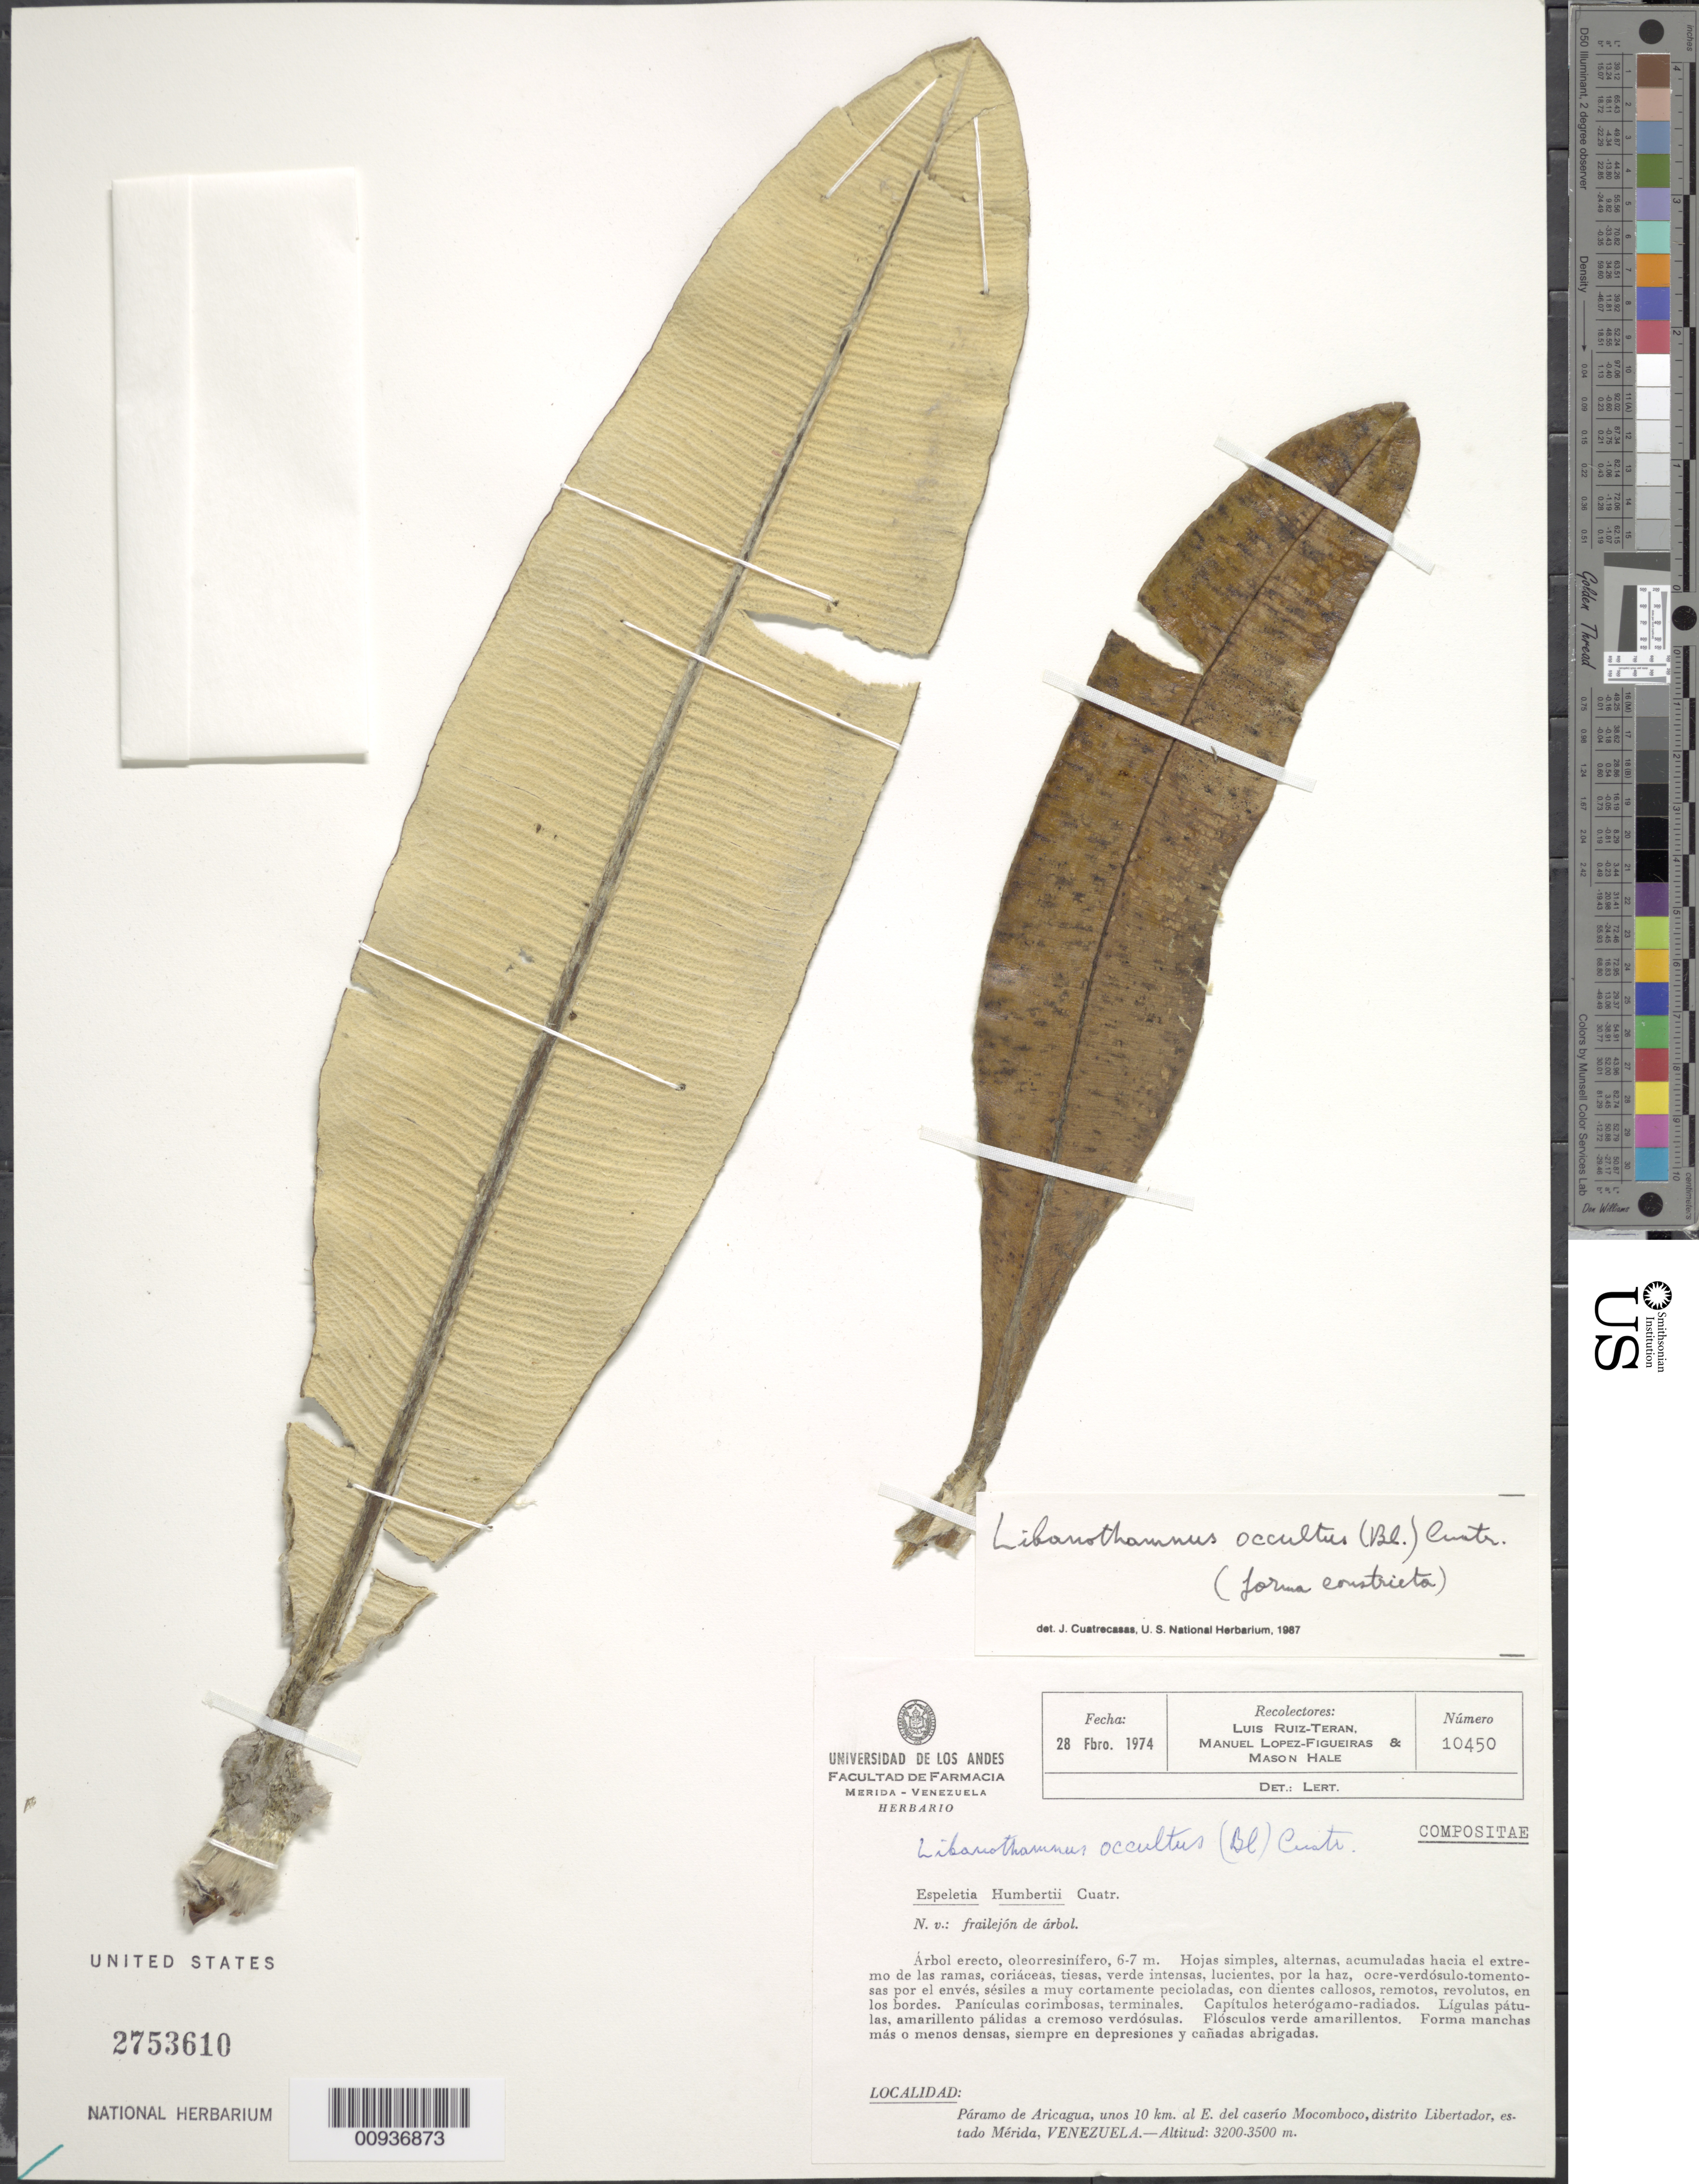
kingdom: Plantae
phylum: Tracheophyta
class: Magnoliopsida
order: Asterales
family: Asteraceae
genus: Libanothamnus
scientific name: Libanothamnus occultus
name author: (S.F. Blake) Cuatrec.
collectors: L. E. Ruíz-Terán, M. López Figueiras & M. Hale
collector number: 10450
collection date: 1974-02-28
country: Venezuela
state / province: Mérida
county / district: Libertador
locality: Páramo de Aricagua. Unos 10 km al E del caserío Mocomboco.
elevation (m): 3200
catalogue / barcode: US 2753610